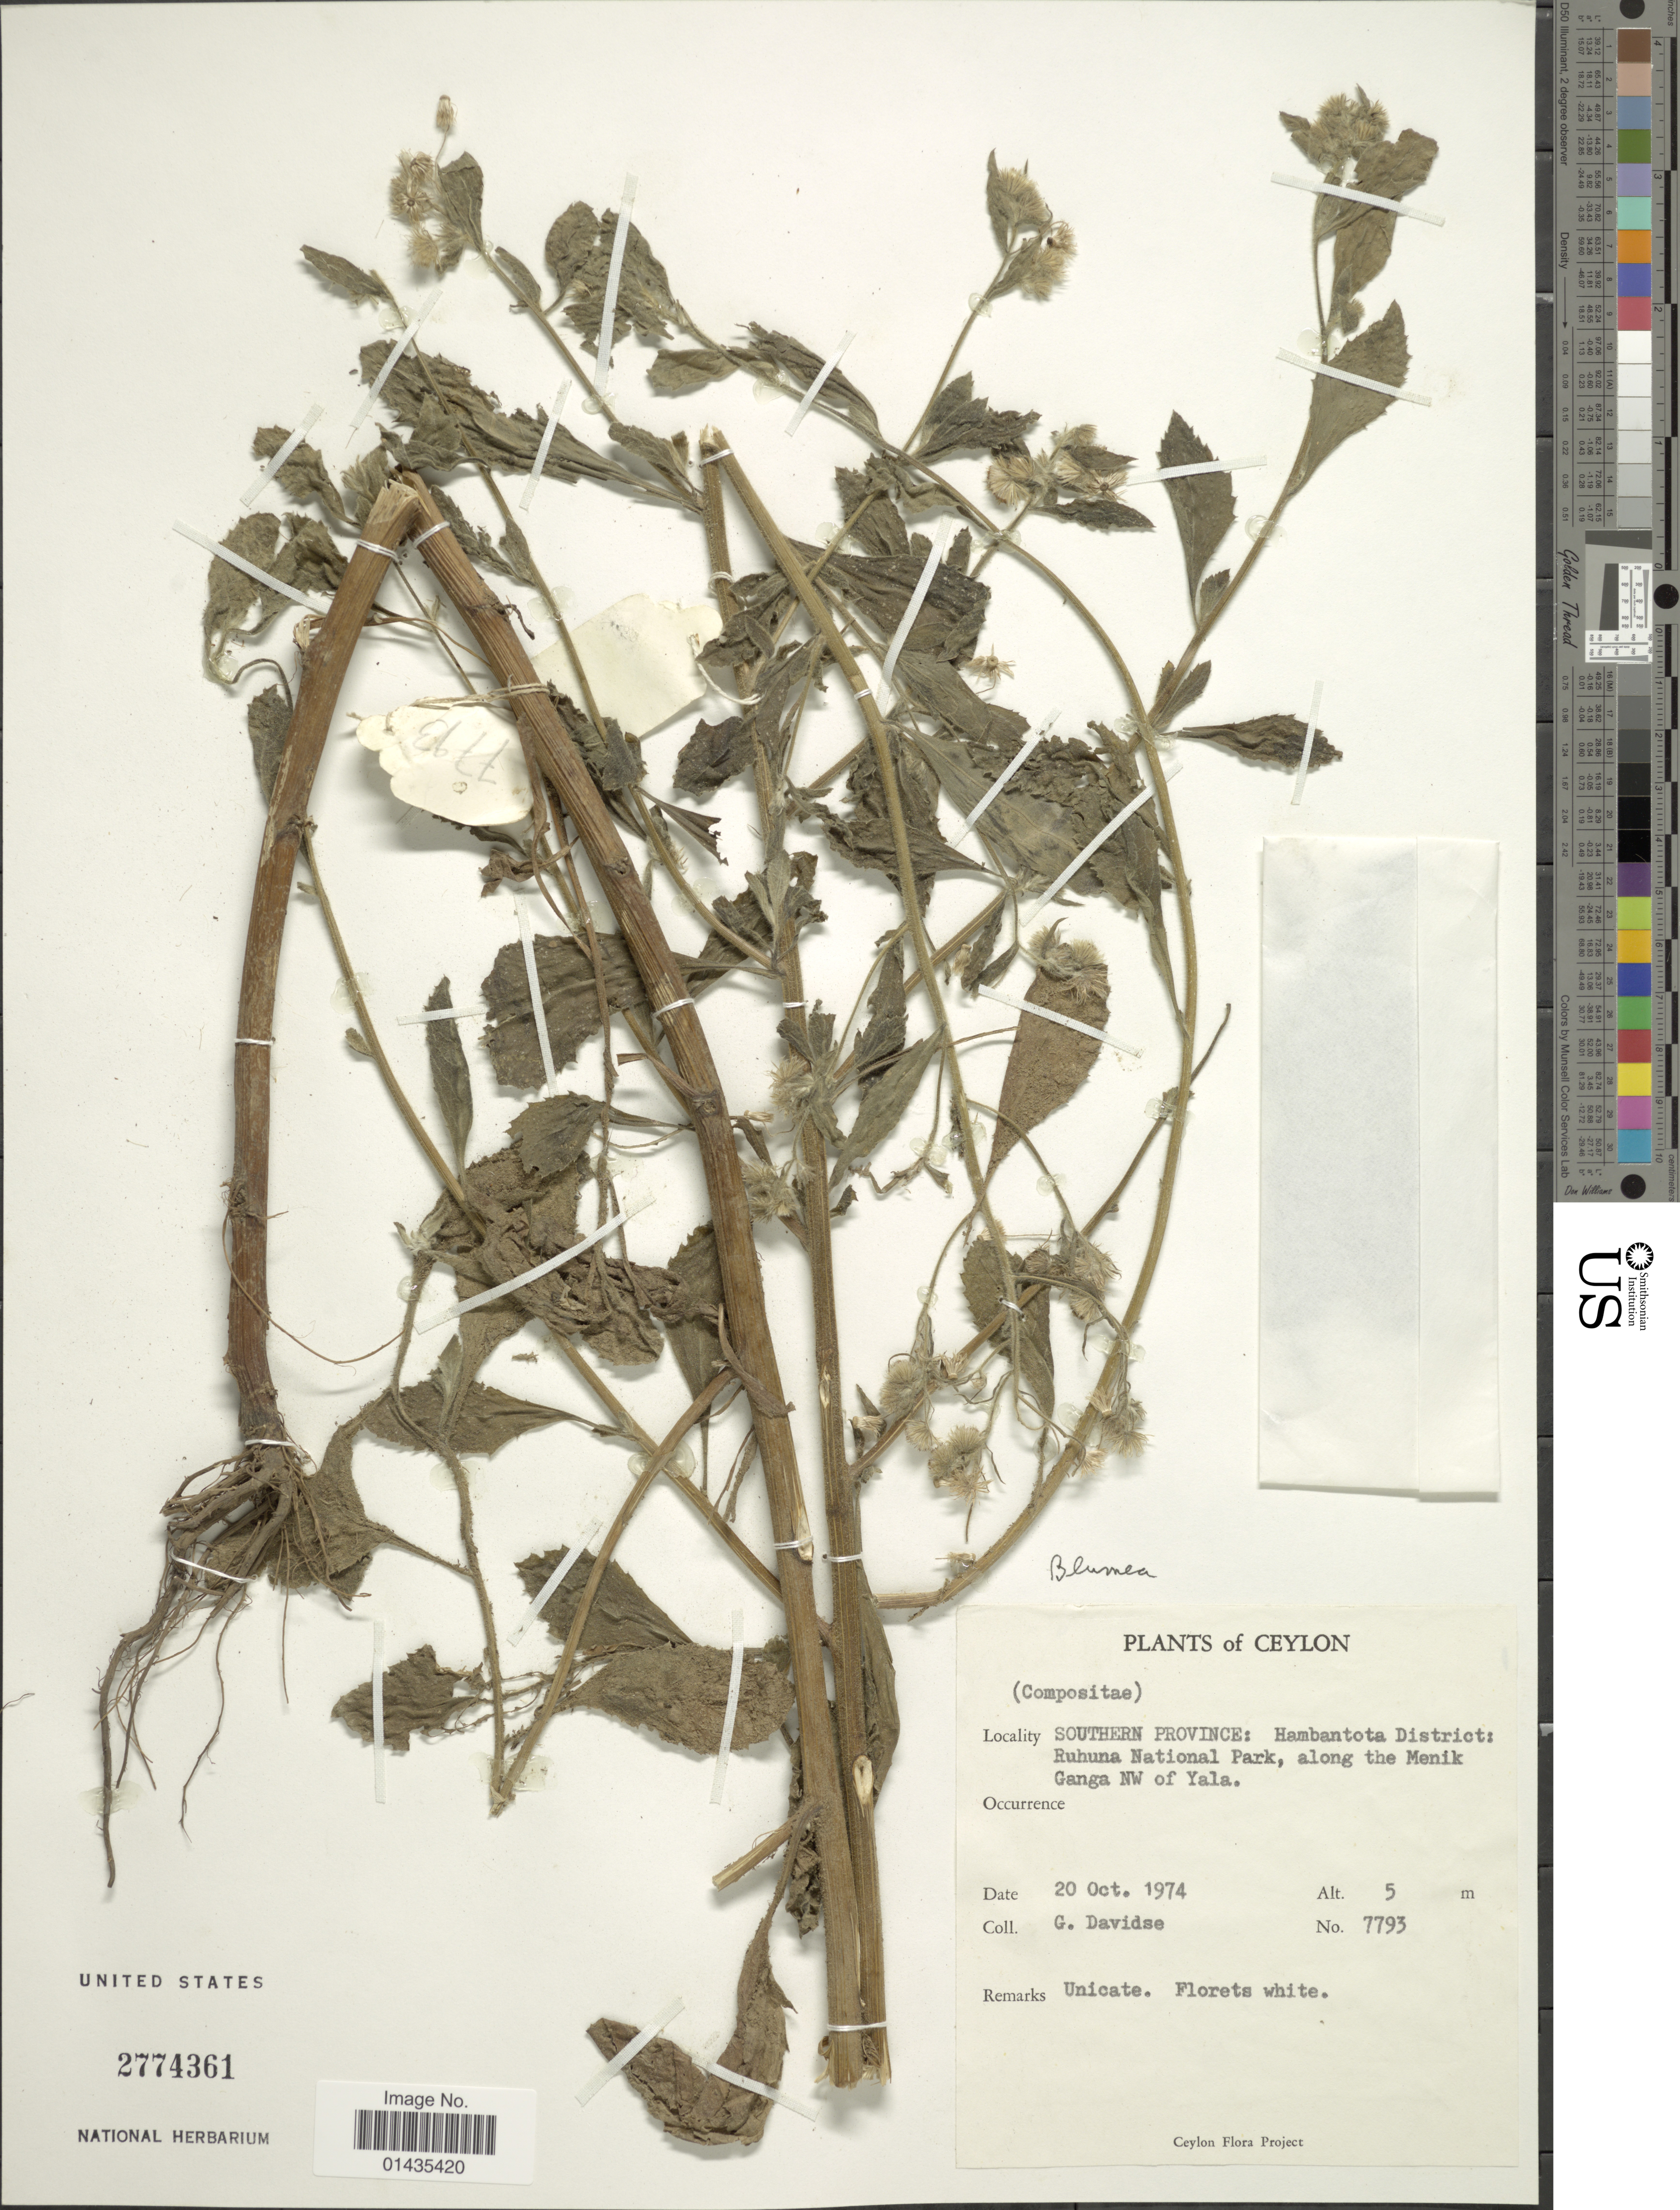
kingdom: Plantae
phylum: Tracheophyta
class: Magnoliopsida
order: Asterales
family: Asteraceae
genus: Blumea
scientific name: Blumea sp.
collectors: G. Davidse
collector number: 7793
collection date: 1974-10-20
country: Sri Lanka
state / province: Southern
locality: Hambantota District, Ruhuna National Park, along the Menik Ganga NW of Yala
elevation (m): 5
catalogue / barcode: US 2774361